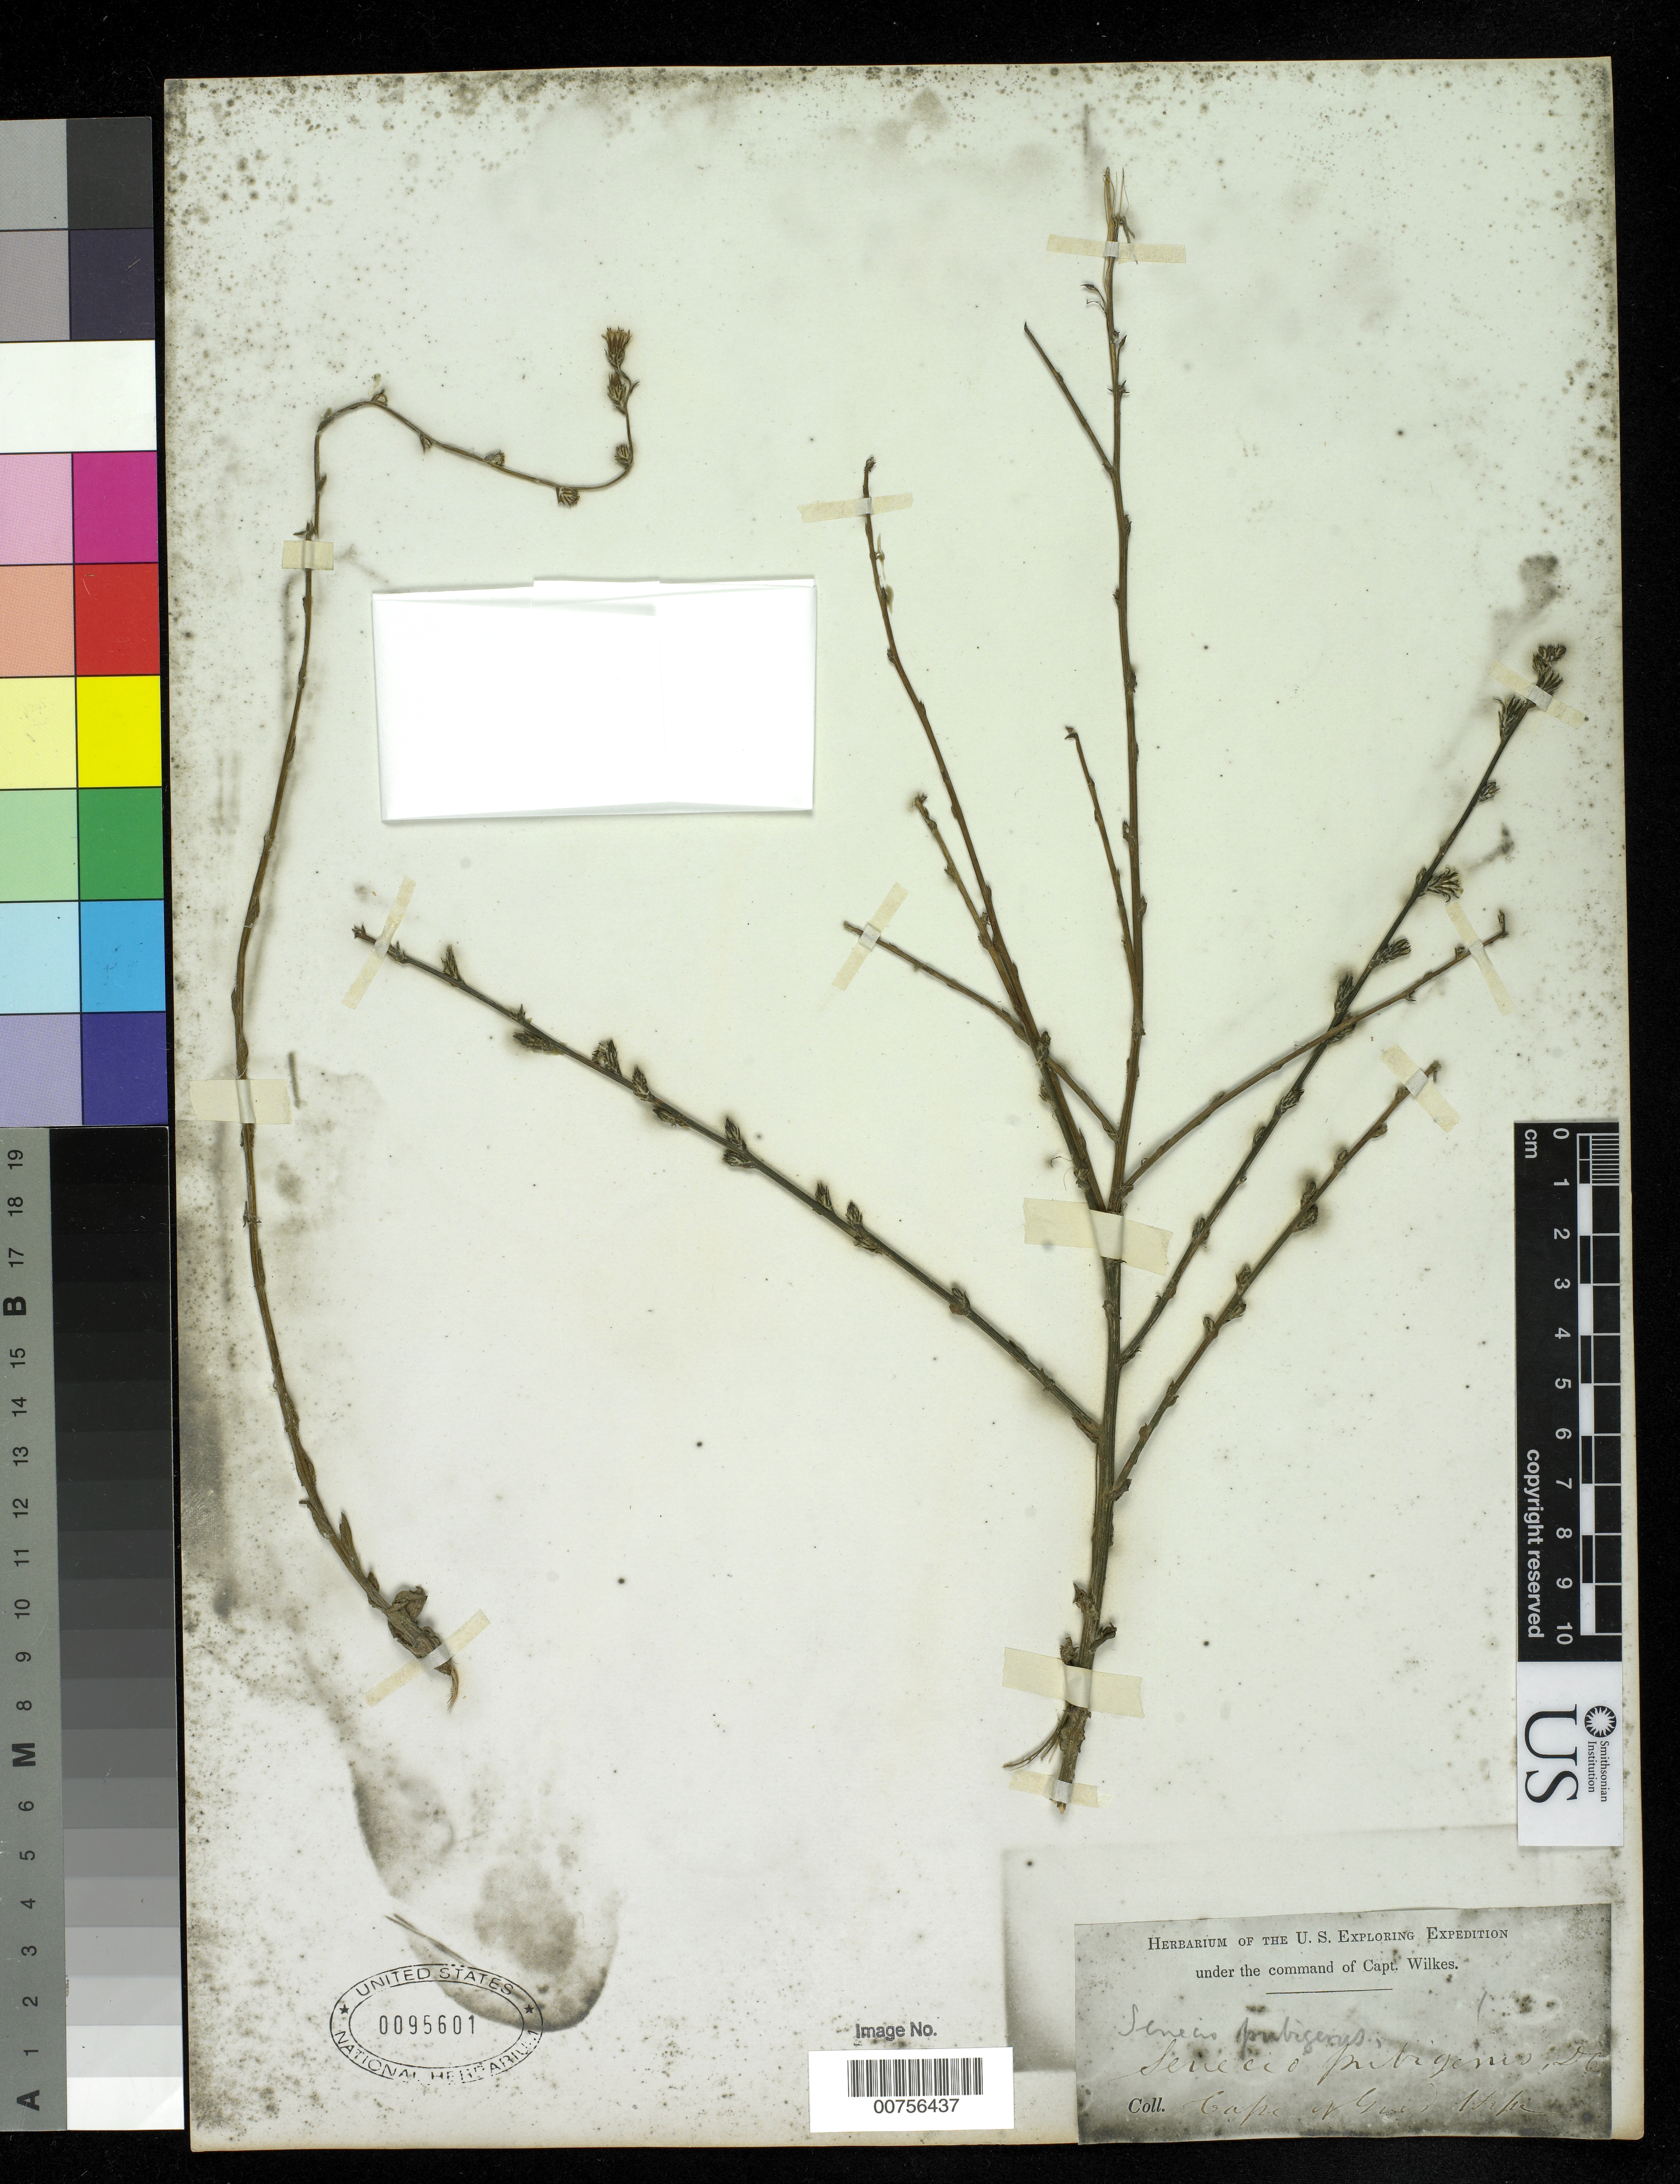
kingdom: Plantae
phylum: Tracheophyta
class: Magnoliopsida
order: Asterales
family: Asteraceae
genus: Senecio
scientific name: Senecio pubigerus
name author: L.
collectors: Wilkes Explor. Exped.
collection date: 1838/1842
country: South Africa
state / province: Western Cape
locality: Cape of Good Hope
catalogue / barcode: US 95601